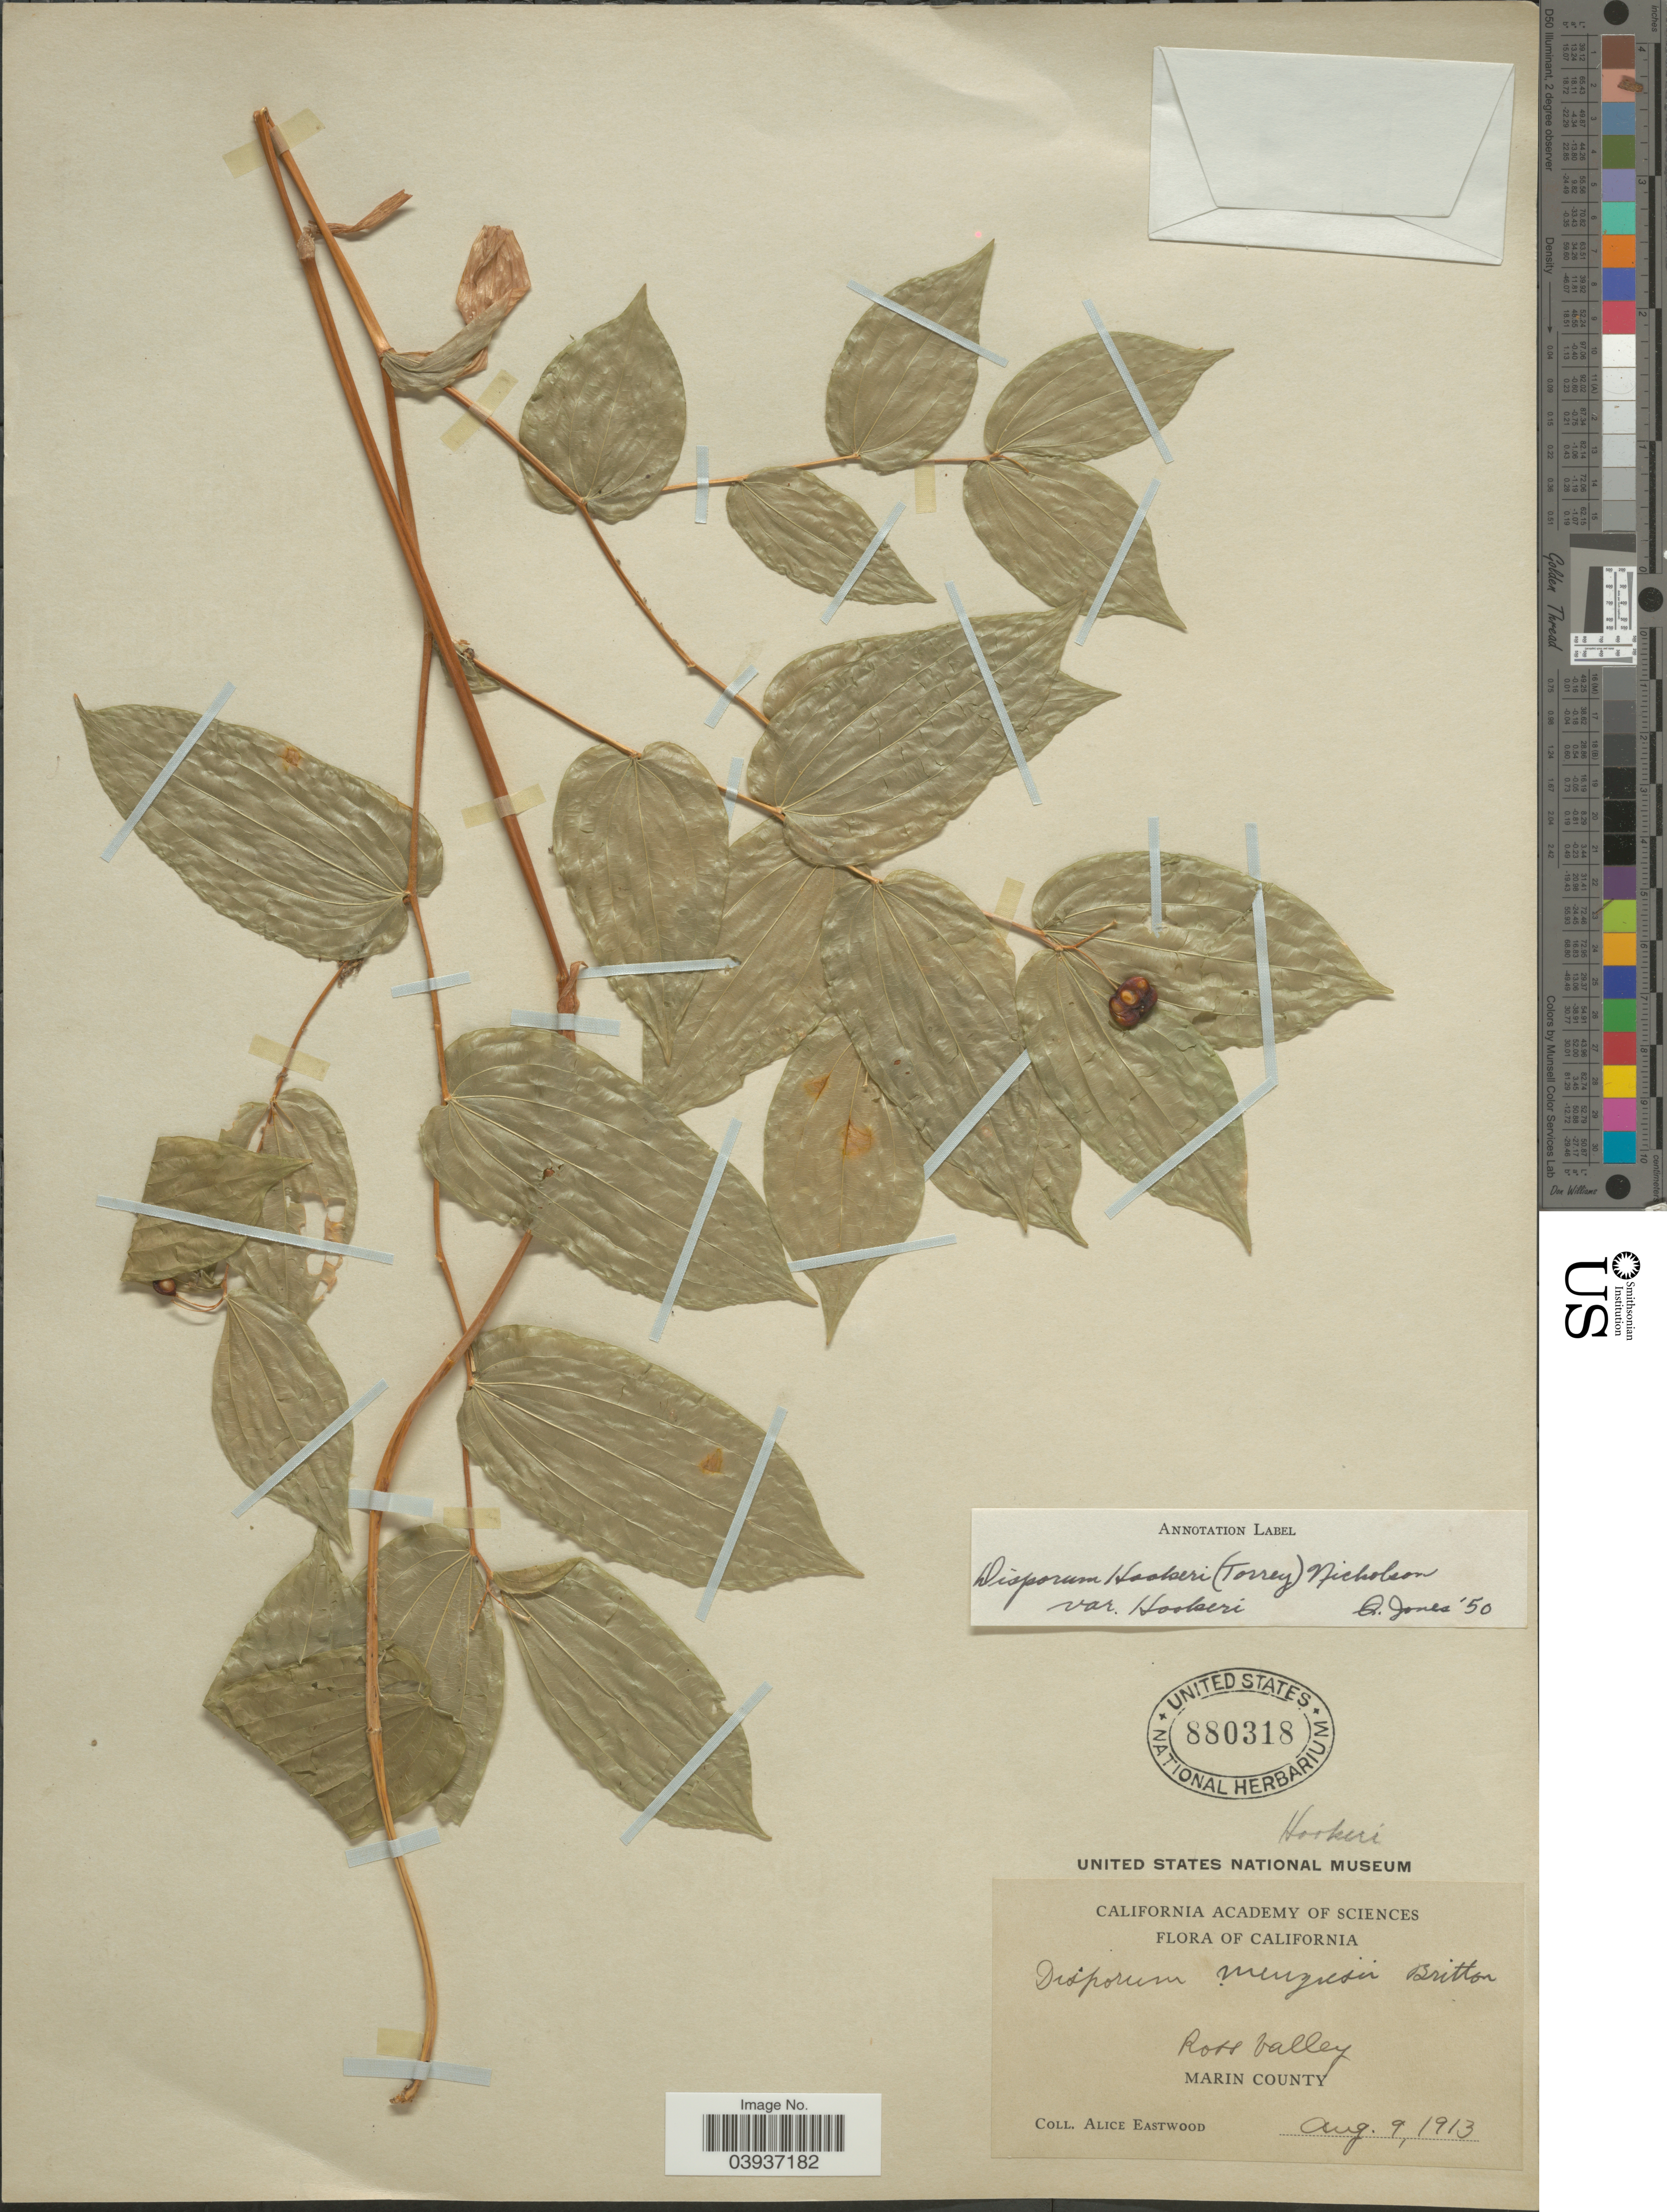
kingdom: Plantae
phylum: Tracheophyta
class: Liliopsida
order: Liliales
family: Colchicaceae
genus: Disporum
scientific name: Disporum hookeri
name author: (Torr.) G. Nicholson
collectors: A. Eastwood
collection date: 1913-08-09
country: United States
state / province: California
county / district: Marin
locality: Ross valley. Marin County.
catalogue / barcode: US 880318